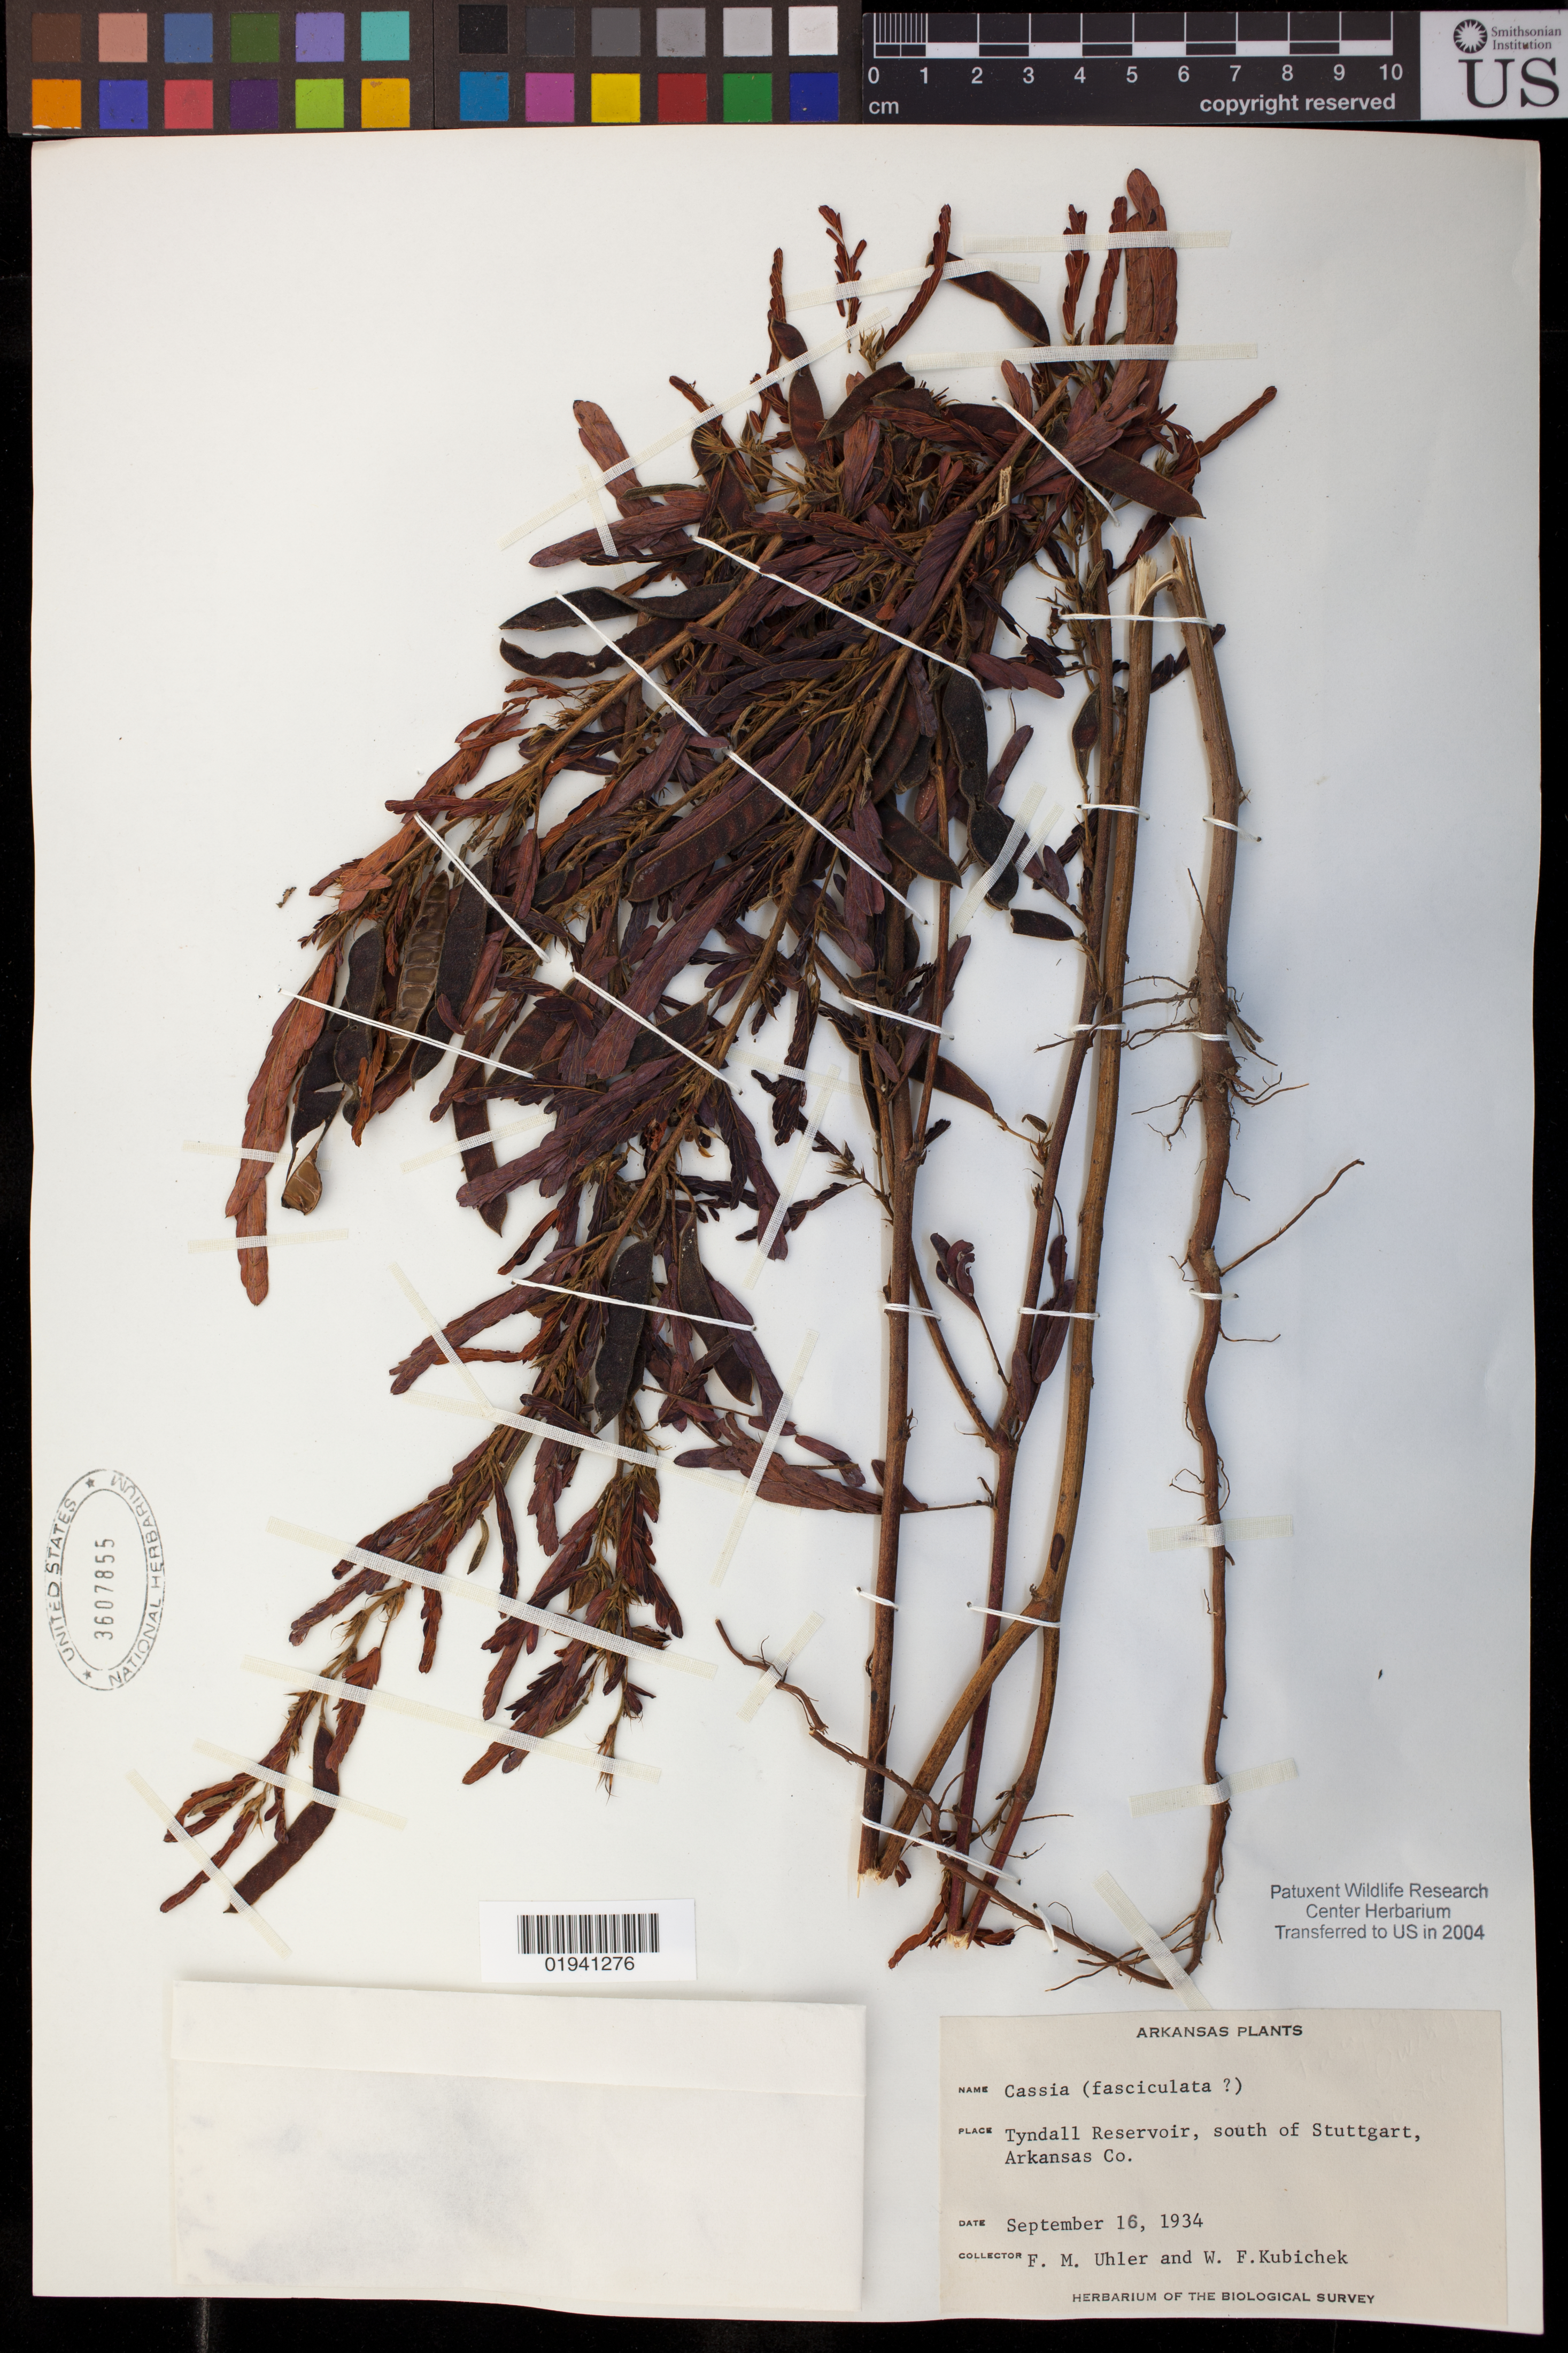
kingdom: Plantae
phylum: Tracheophyta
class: Magnoliopsida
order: Fabales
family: Fabaceae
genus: Chamaecrista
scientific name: Chamaecrista fasciculata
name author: (Michx.) Greene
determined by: Strong, Mark T., (BOT), Smithsonian Institution - National Museum of Natural History (UNITED STATES)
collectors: F. M. Uhler & W. Kubichek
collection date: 1934-09-16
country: United States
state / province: Arkansas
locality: Tyndall Reservoir, south of Stuttgart, Arkansas County.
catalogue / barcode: US 3607855